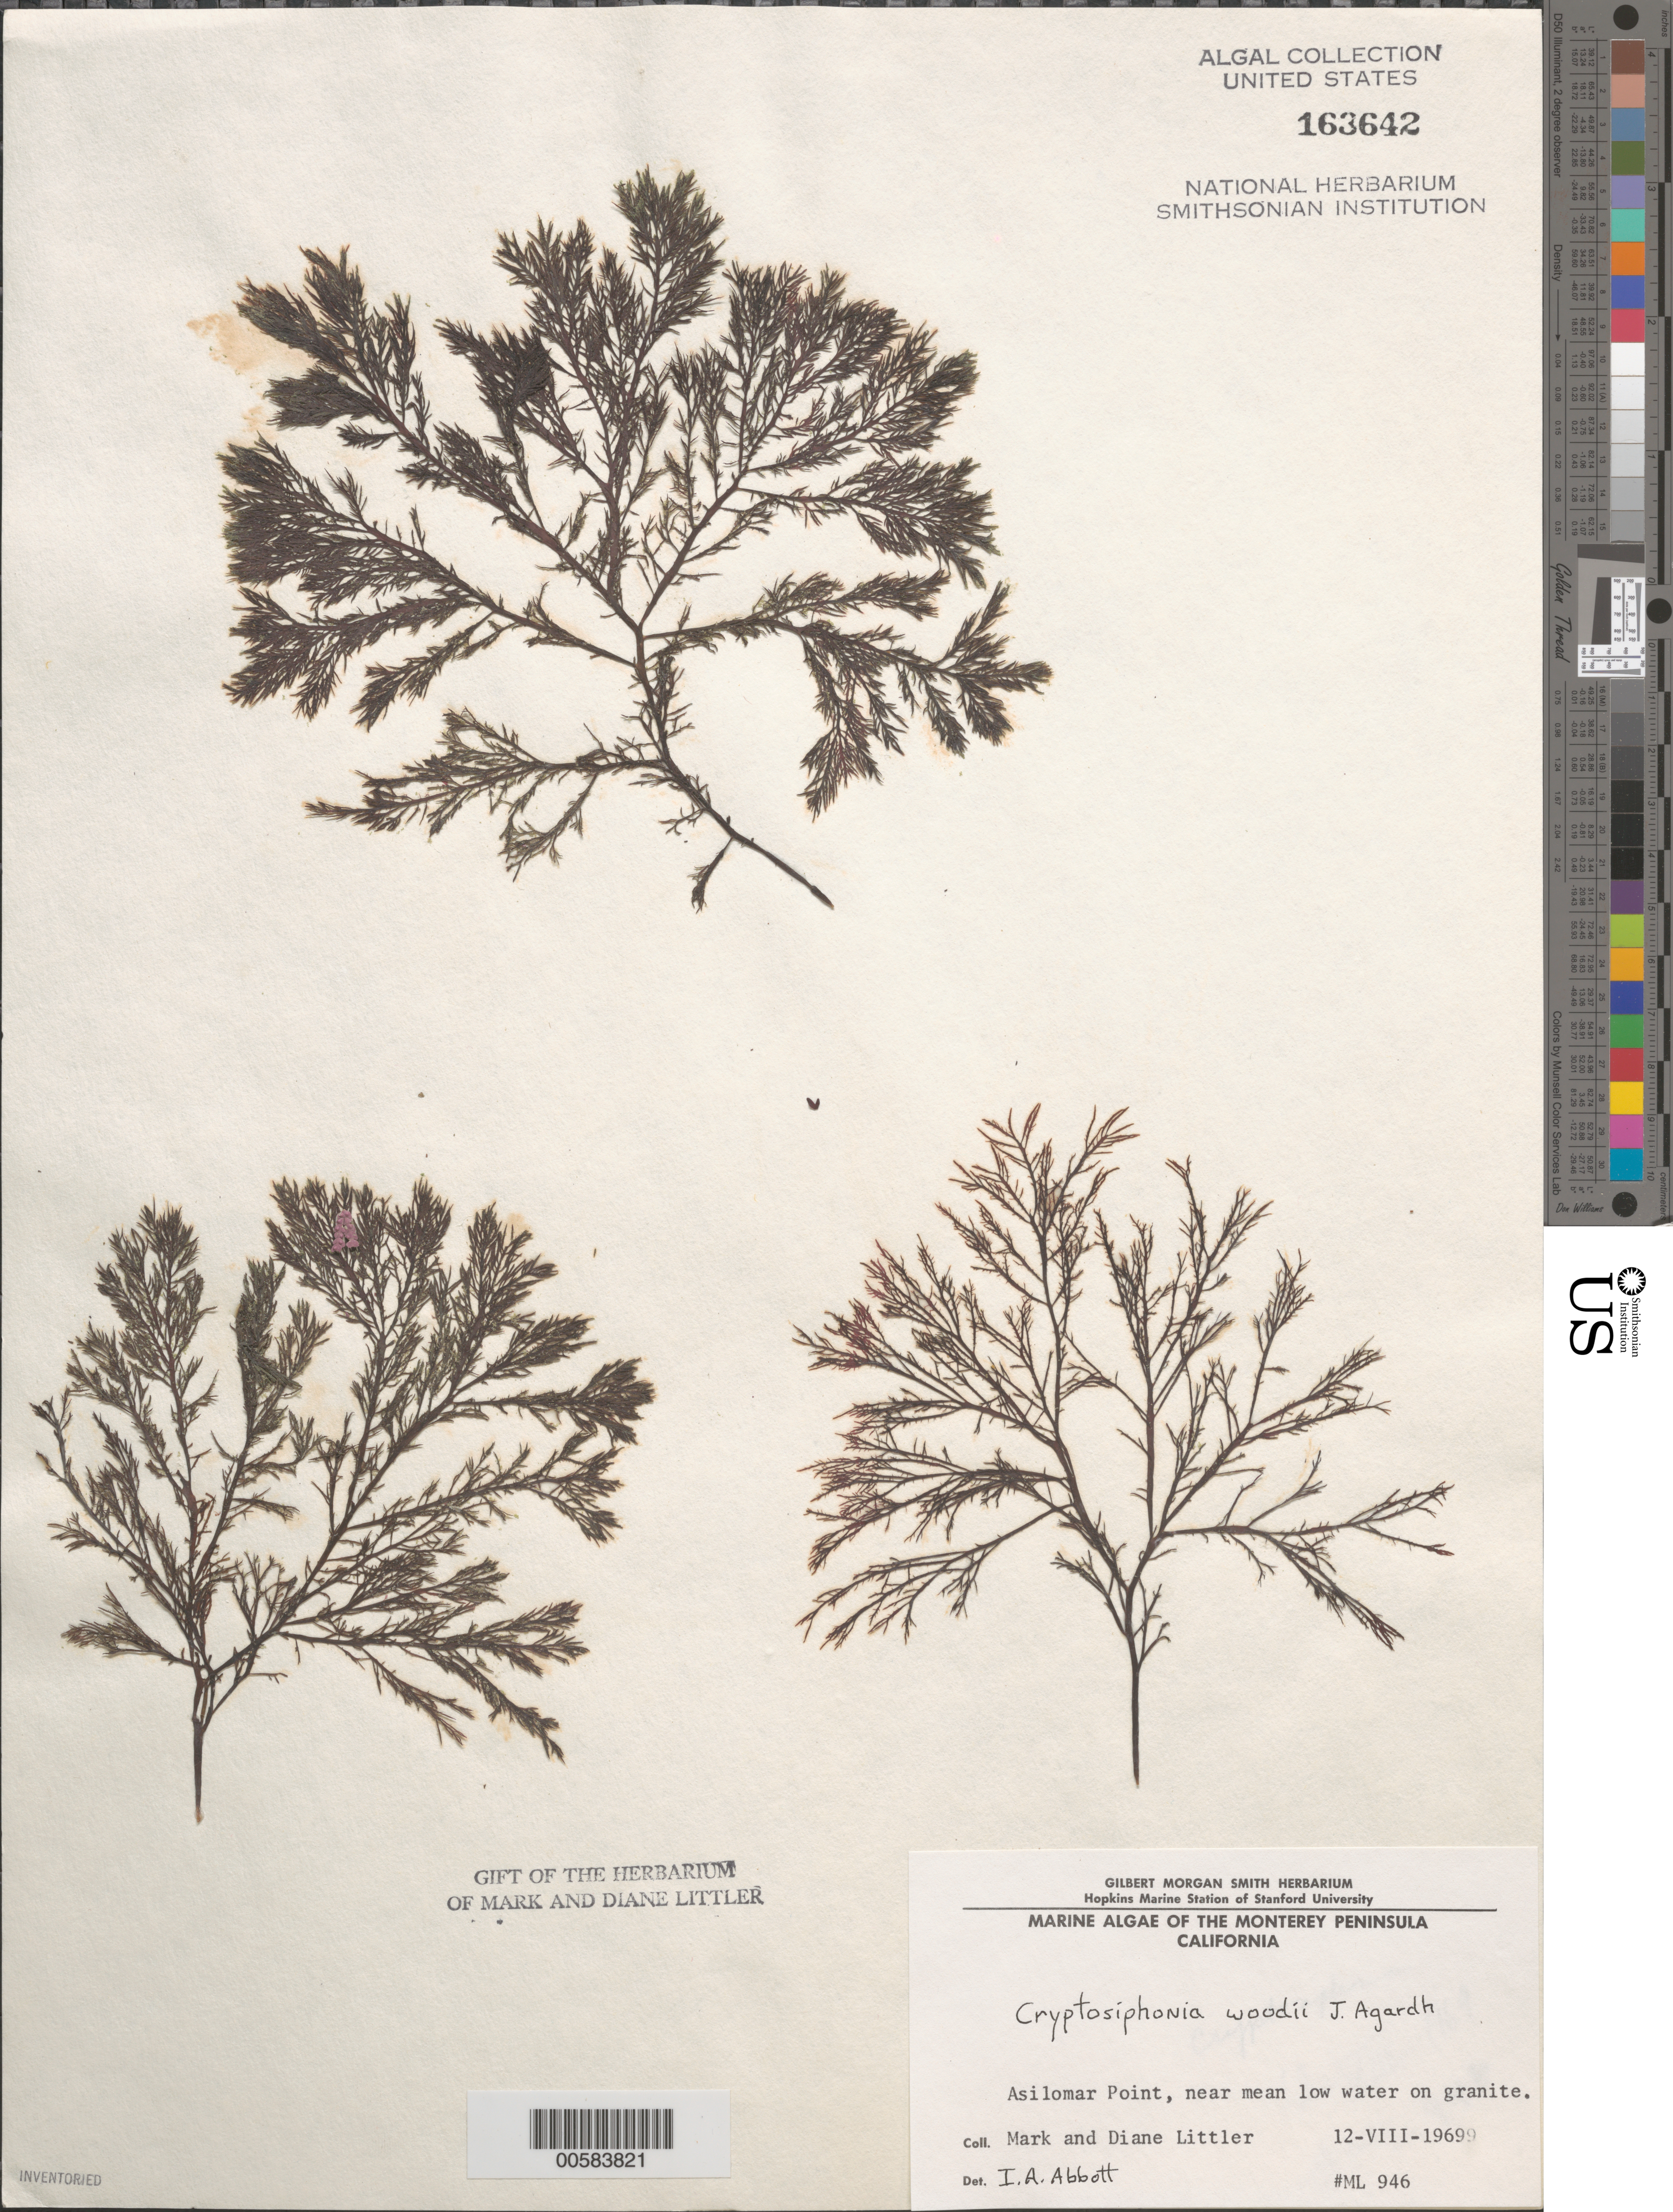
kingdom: Plantae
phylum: Rhodophyta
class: Florideophyceae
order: Gigartinales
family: Dumontiaceae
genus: Cryptosiphonia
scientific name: Cryptosiphonia woodii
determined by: Abbott, Isabella A.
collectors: M. M. Littler & D. S. Littler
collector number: ML 946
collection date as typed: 12 Aug 1969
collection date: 1969-08-12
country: United States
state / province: California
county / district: Monterey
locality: Asilomar Point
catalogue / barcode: US 163642